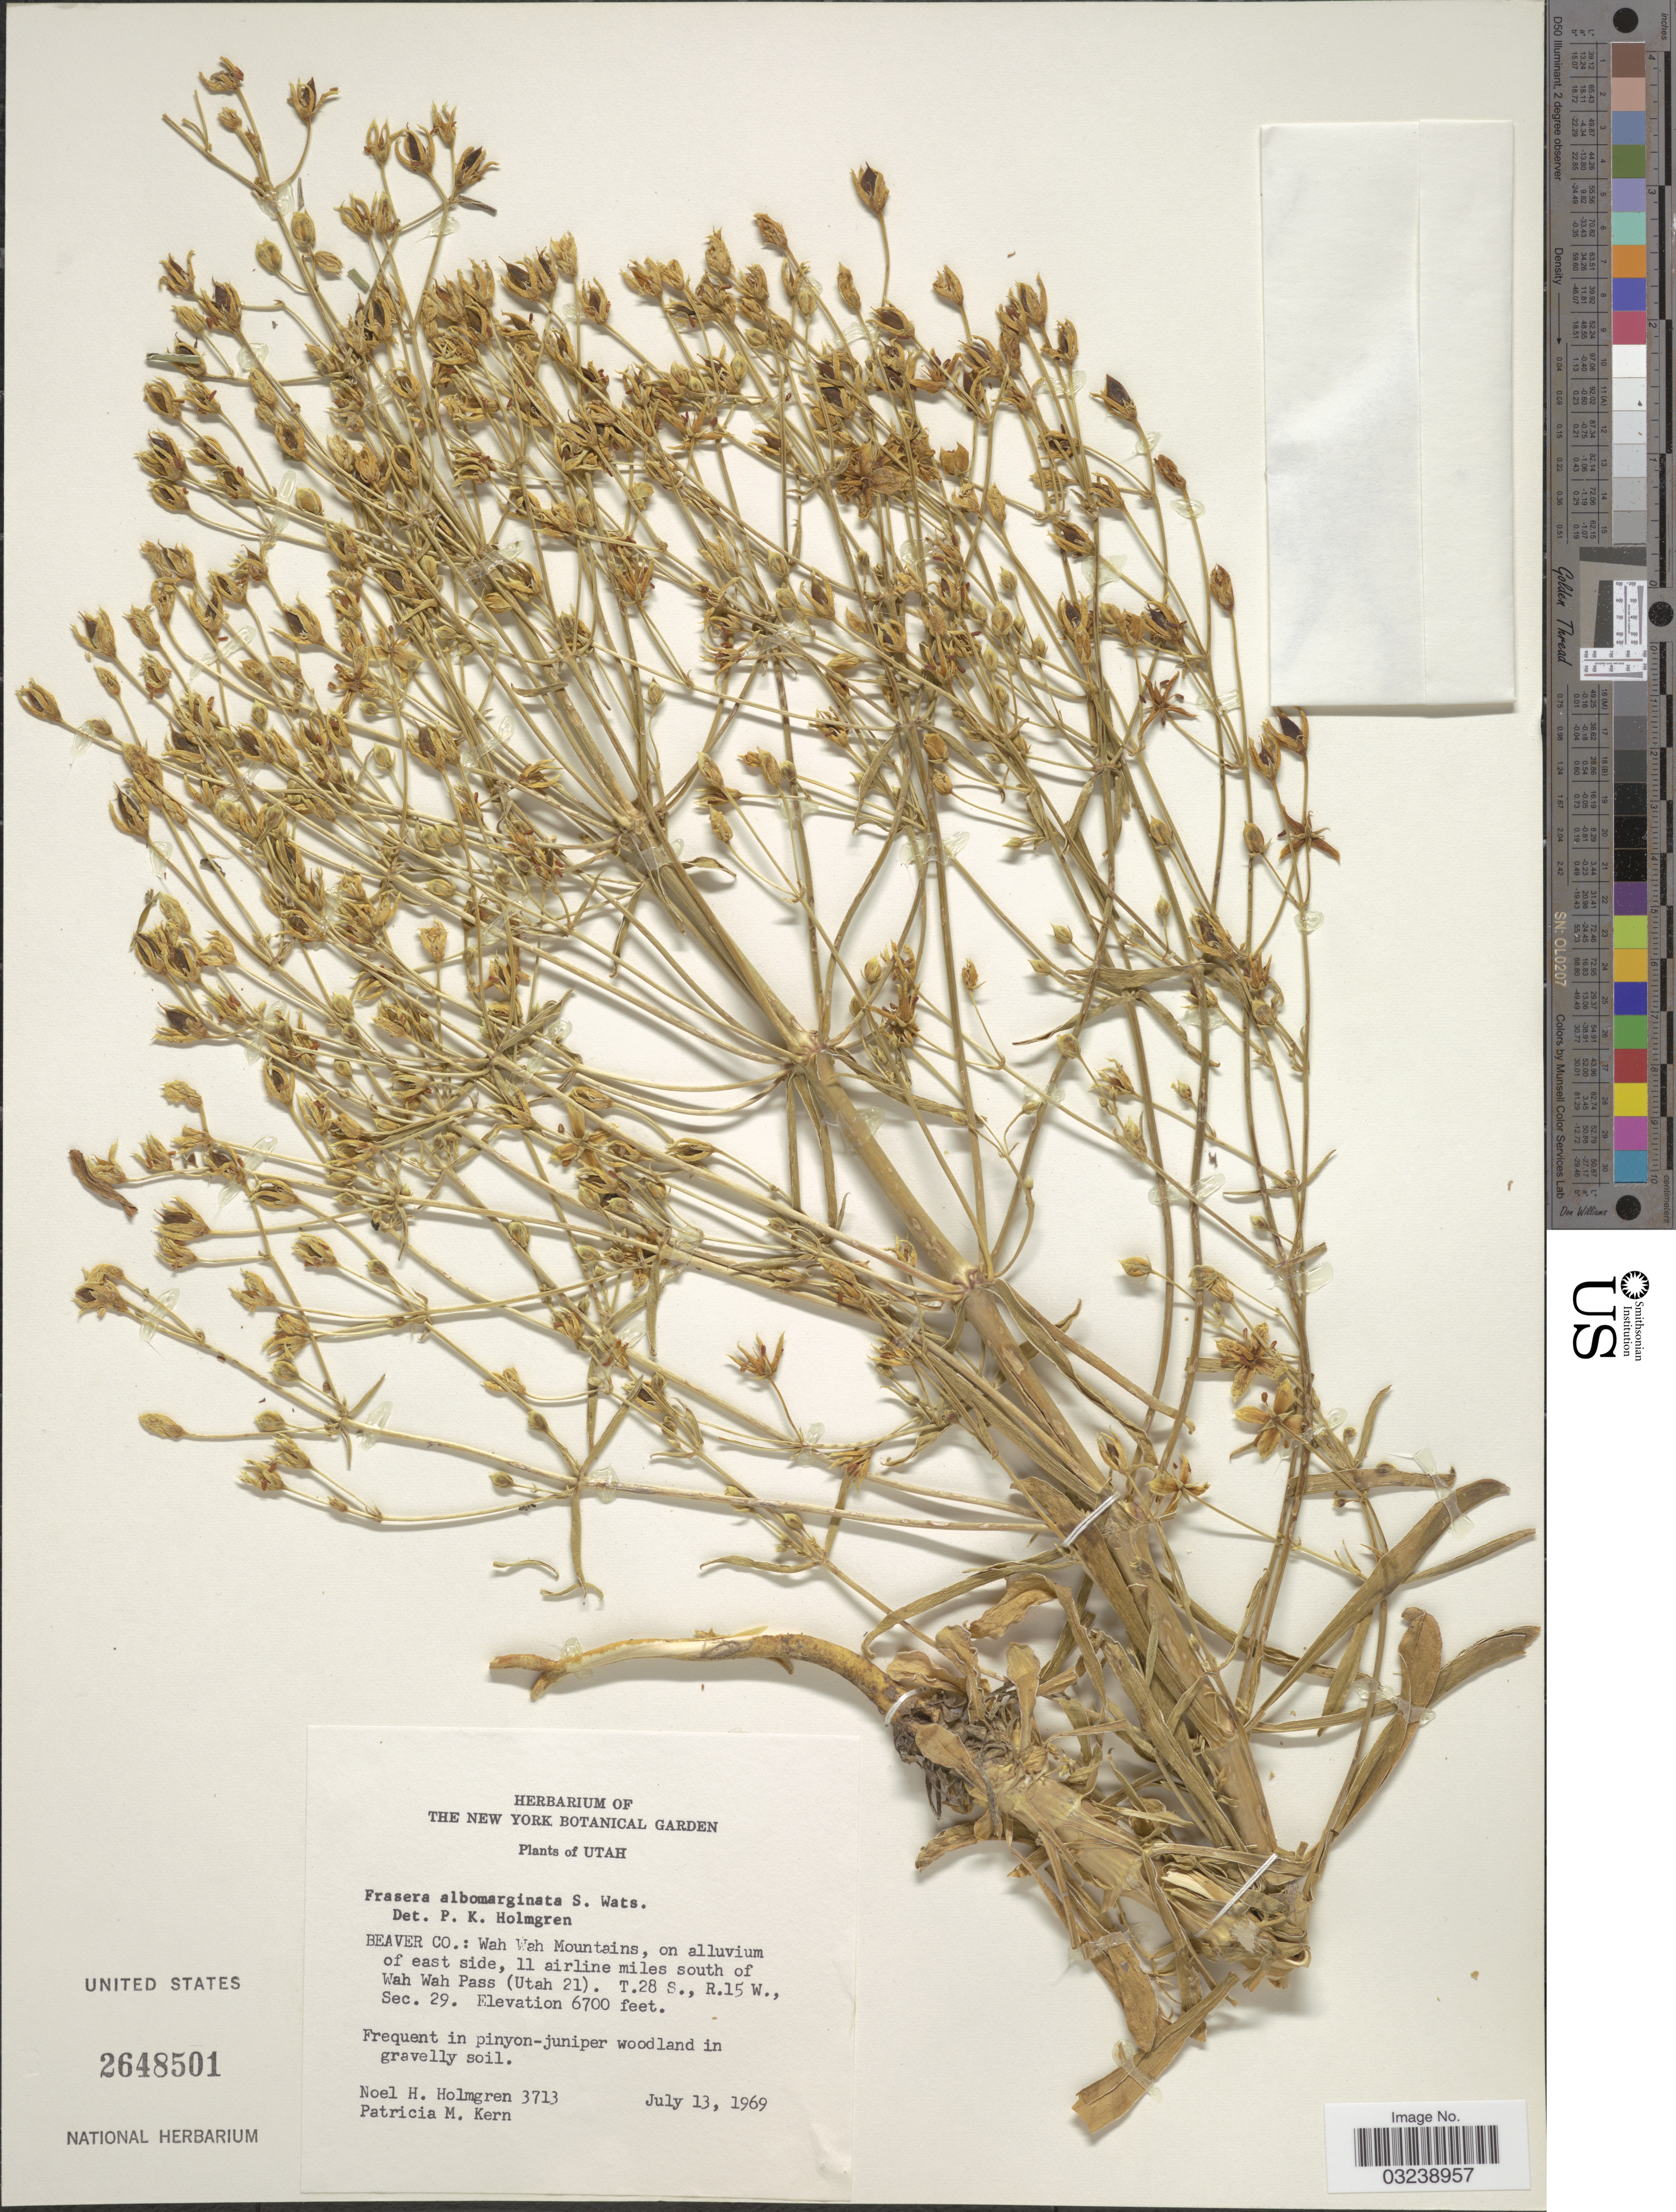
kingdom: Plantae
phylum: Tracheophyta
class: Magnoliopsida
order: Gentianales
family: Gentianaceae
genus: Frasera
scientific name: Frasera albomarginata var. albomarginata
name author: S. Watson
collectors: N. H. Holmgren & P. M. Kern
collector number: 3713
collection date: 1969-07-13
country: United States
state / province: Utah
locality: Beaver Co.: Wah Wah Mountains, on alluvium of east side, 11 airline miles south of Wah Wah Pass (Utah 21). T28S, R15W, Sec.29.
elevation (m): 2042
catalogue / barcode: US 2648501